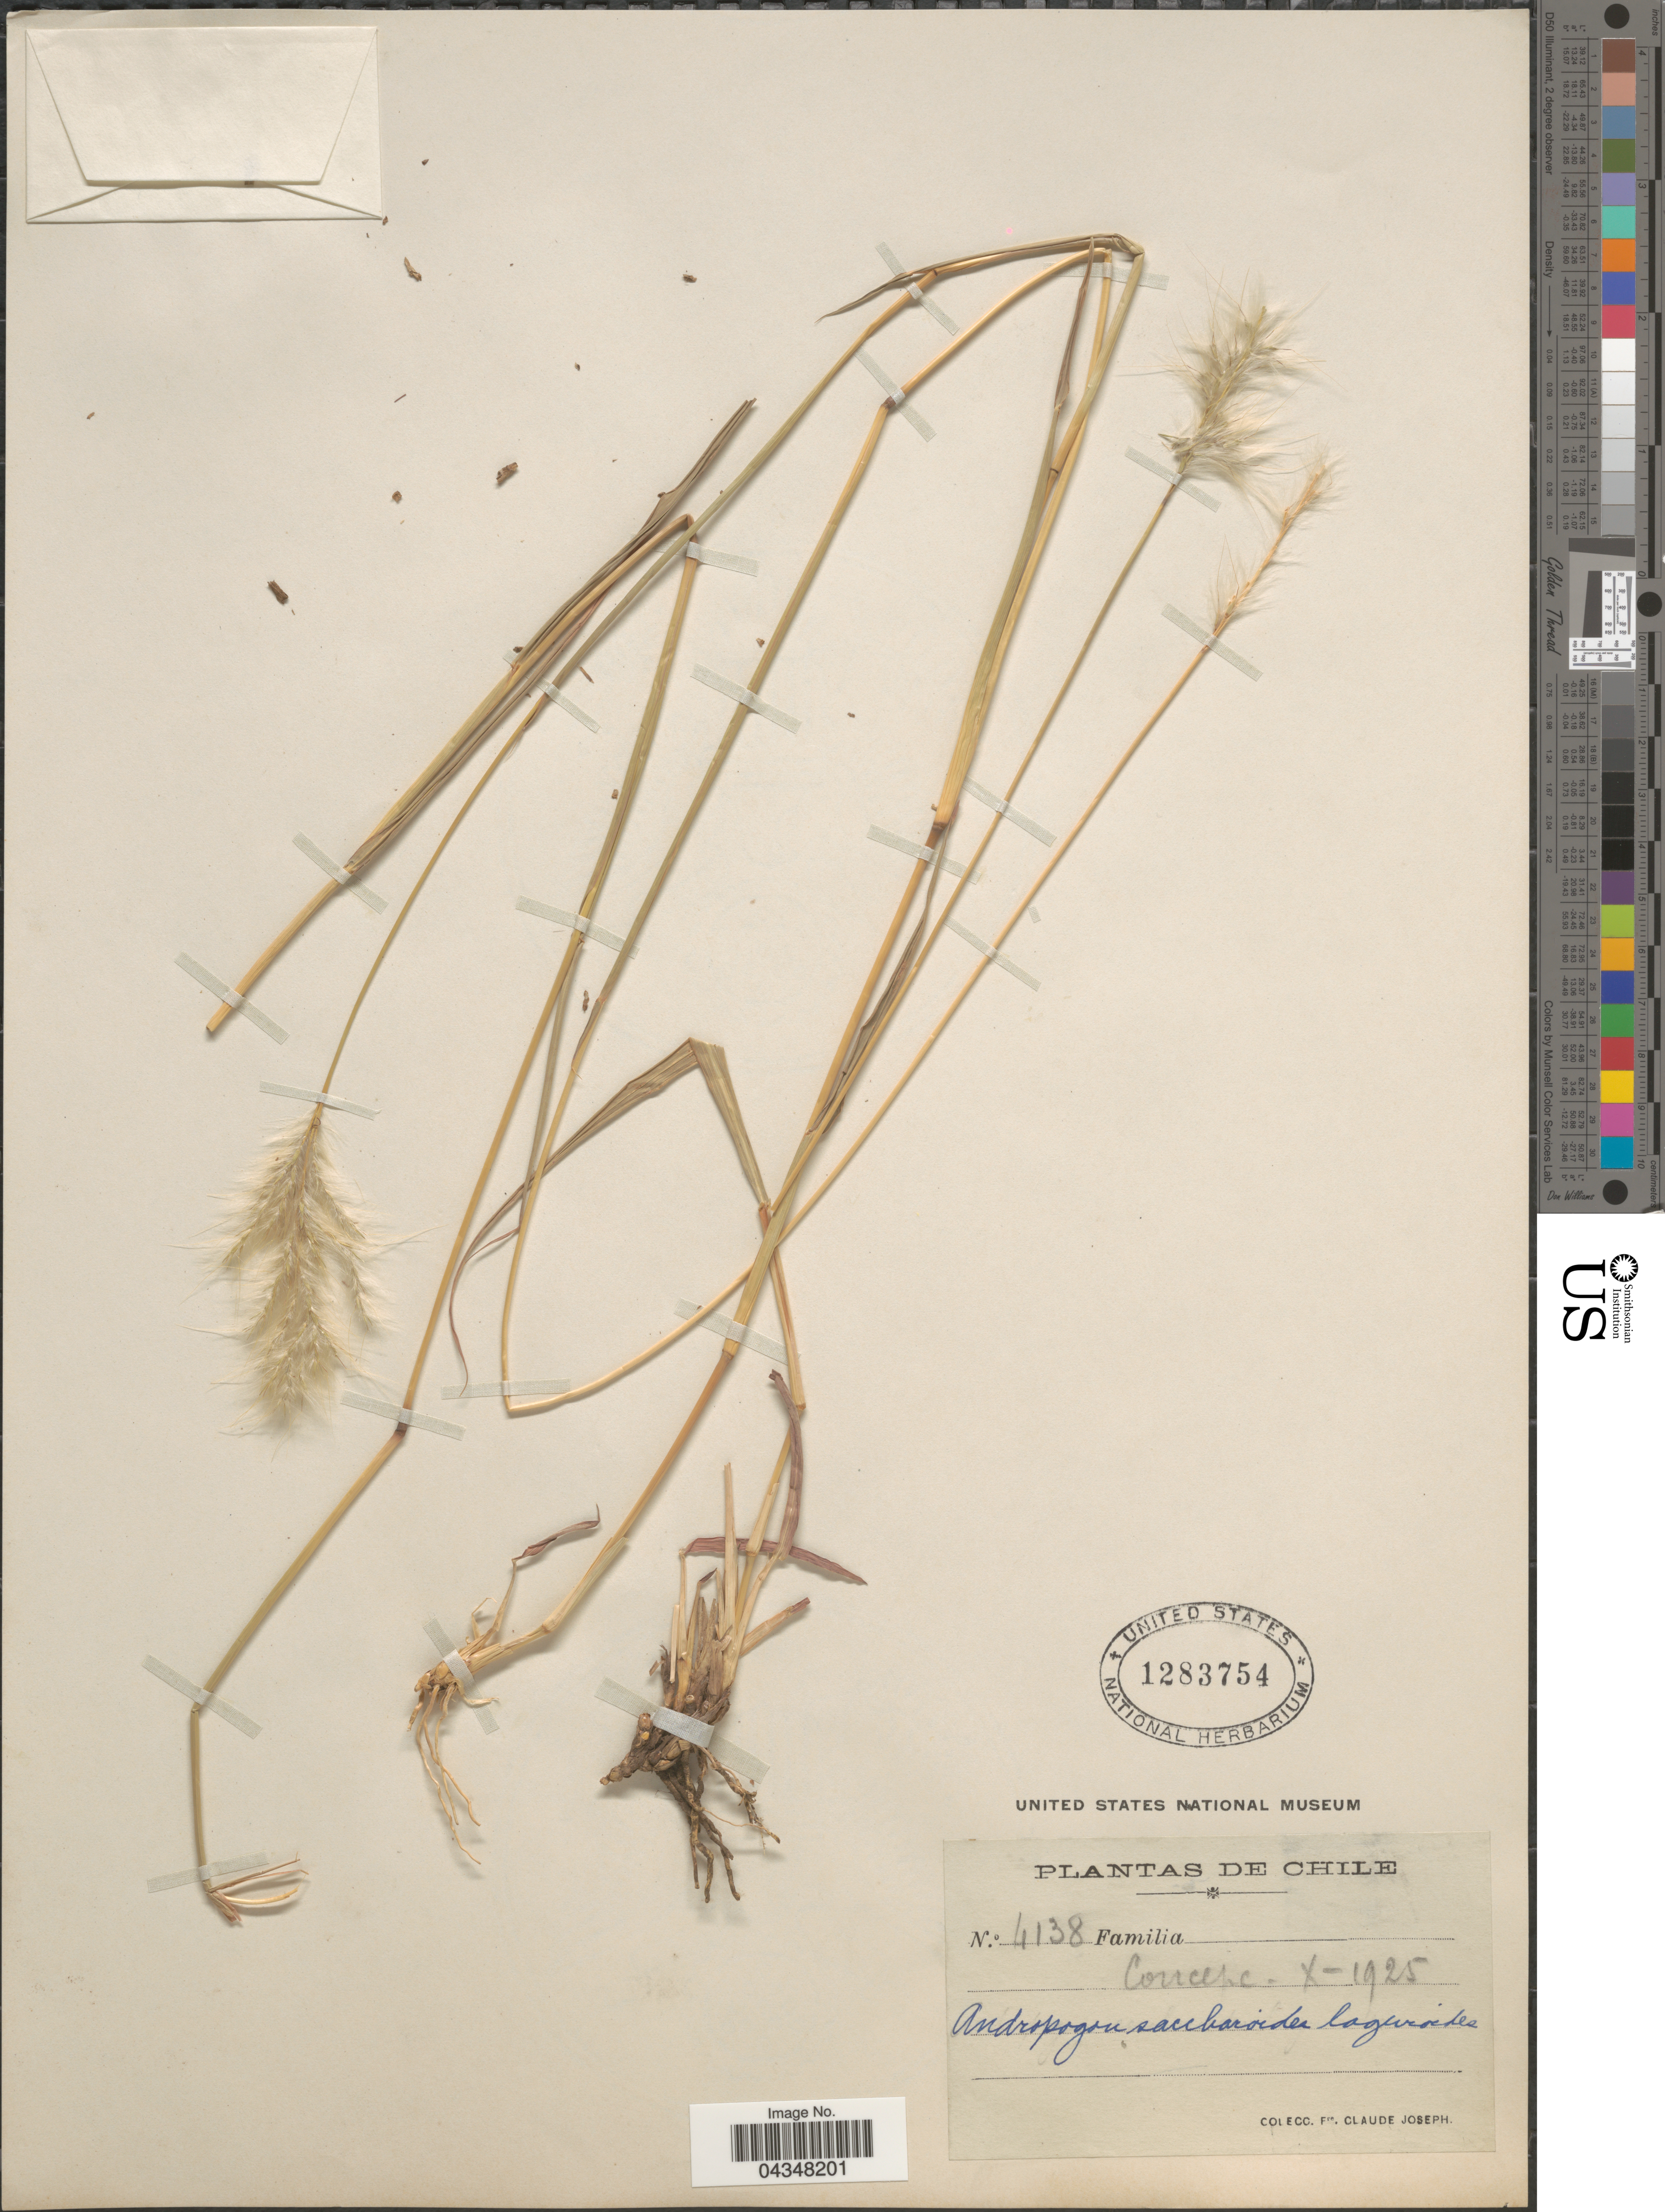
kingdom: Plantae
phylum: Tracheophyta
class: Liliopsida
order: Poales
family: Poaceae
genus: Bothriochloa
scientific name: Bothriochloa laguroides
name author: (DC.) Herter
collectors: Bro. Claude-Joseph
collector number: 4138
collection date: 1925-10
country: Chile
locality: Concepc.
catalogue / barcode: US 1283754